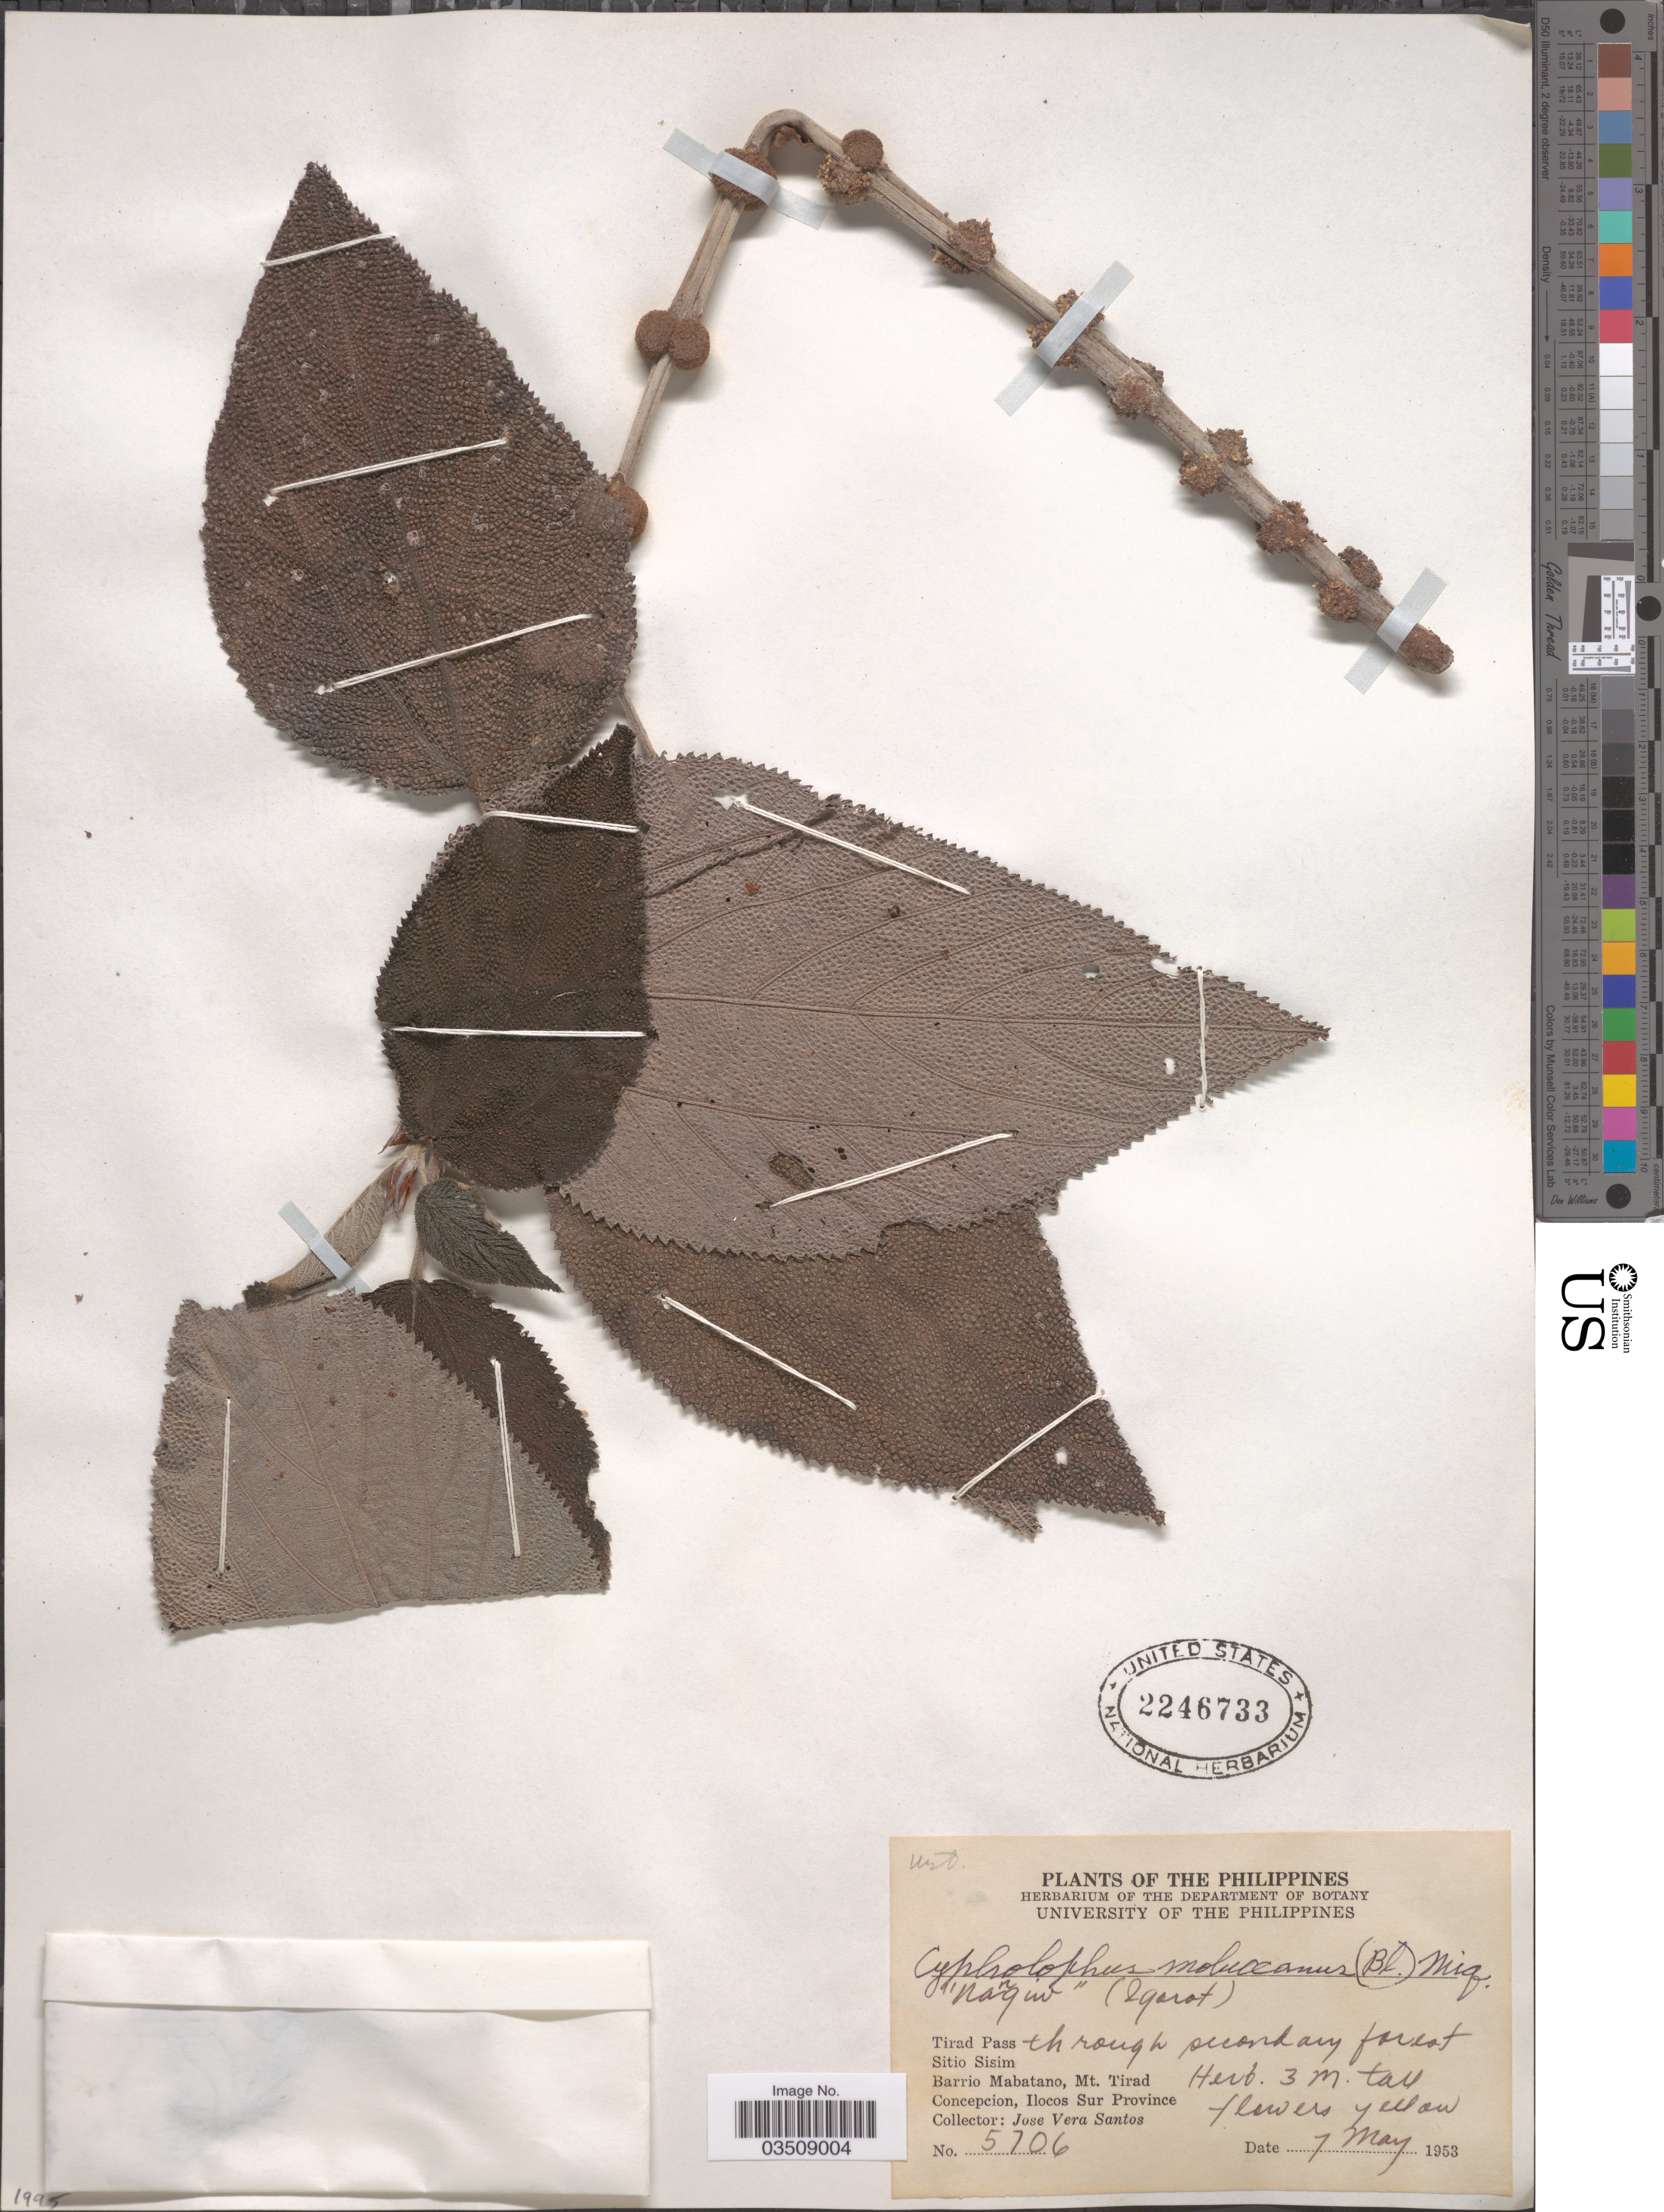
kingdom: Plantae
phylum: Tracheophyta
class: Magnoliopsida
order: Rosales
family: Urticaceae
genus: Cypholophus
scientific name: Cypholophus moluccanus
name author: (Blume) Miq.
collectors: J. Santos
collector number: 5706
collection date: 1953-05-07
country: Philippines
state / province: Ilocos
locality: Tirad Pass. Sitio Sisim. Barrio Mabatano, Mt. Tirad. Concepcion, Ilocos Sur Province.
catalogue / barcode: US 2246733